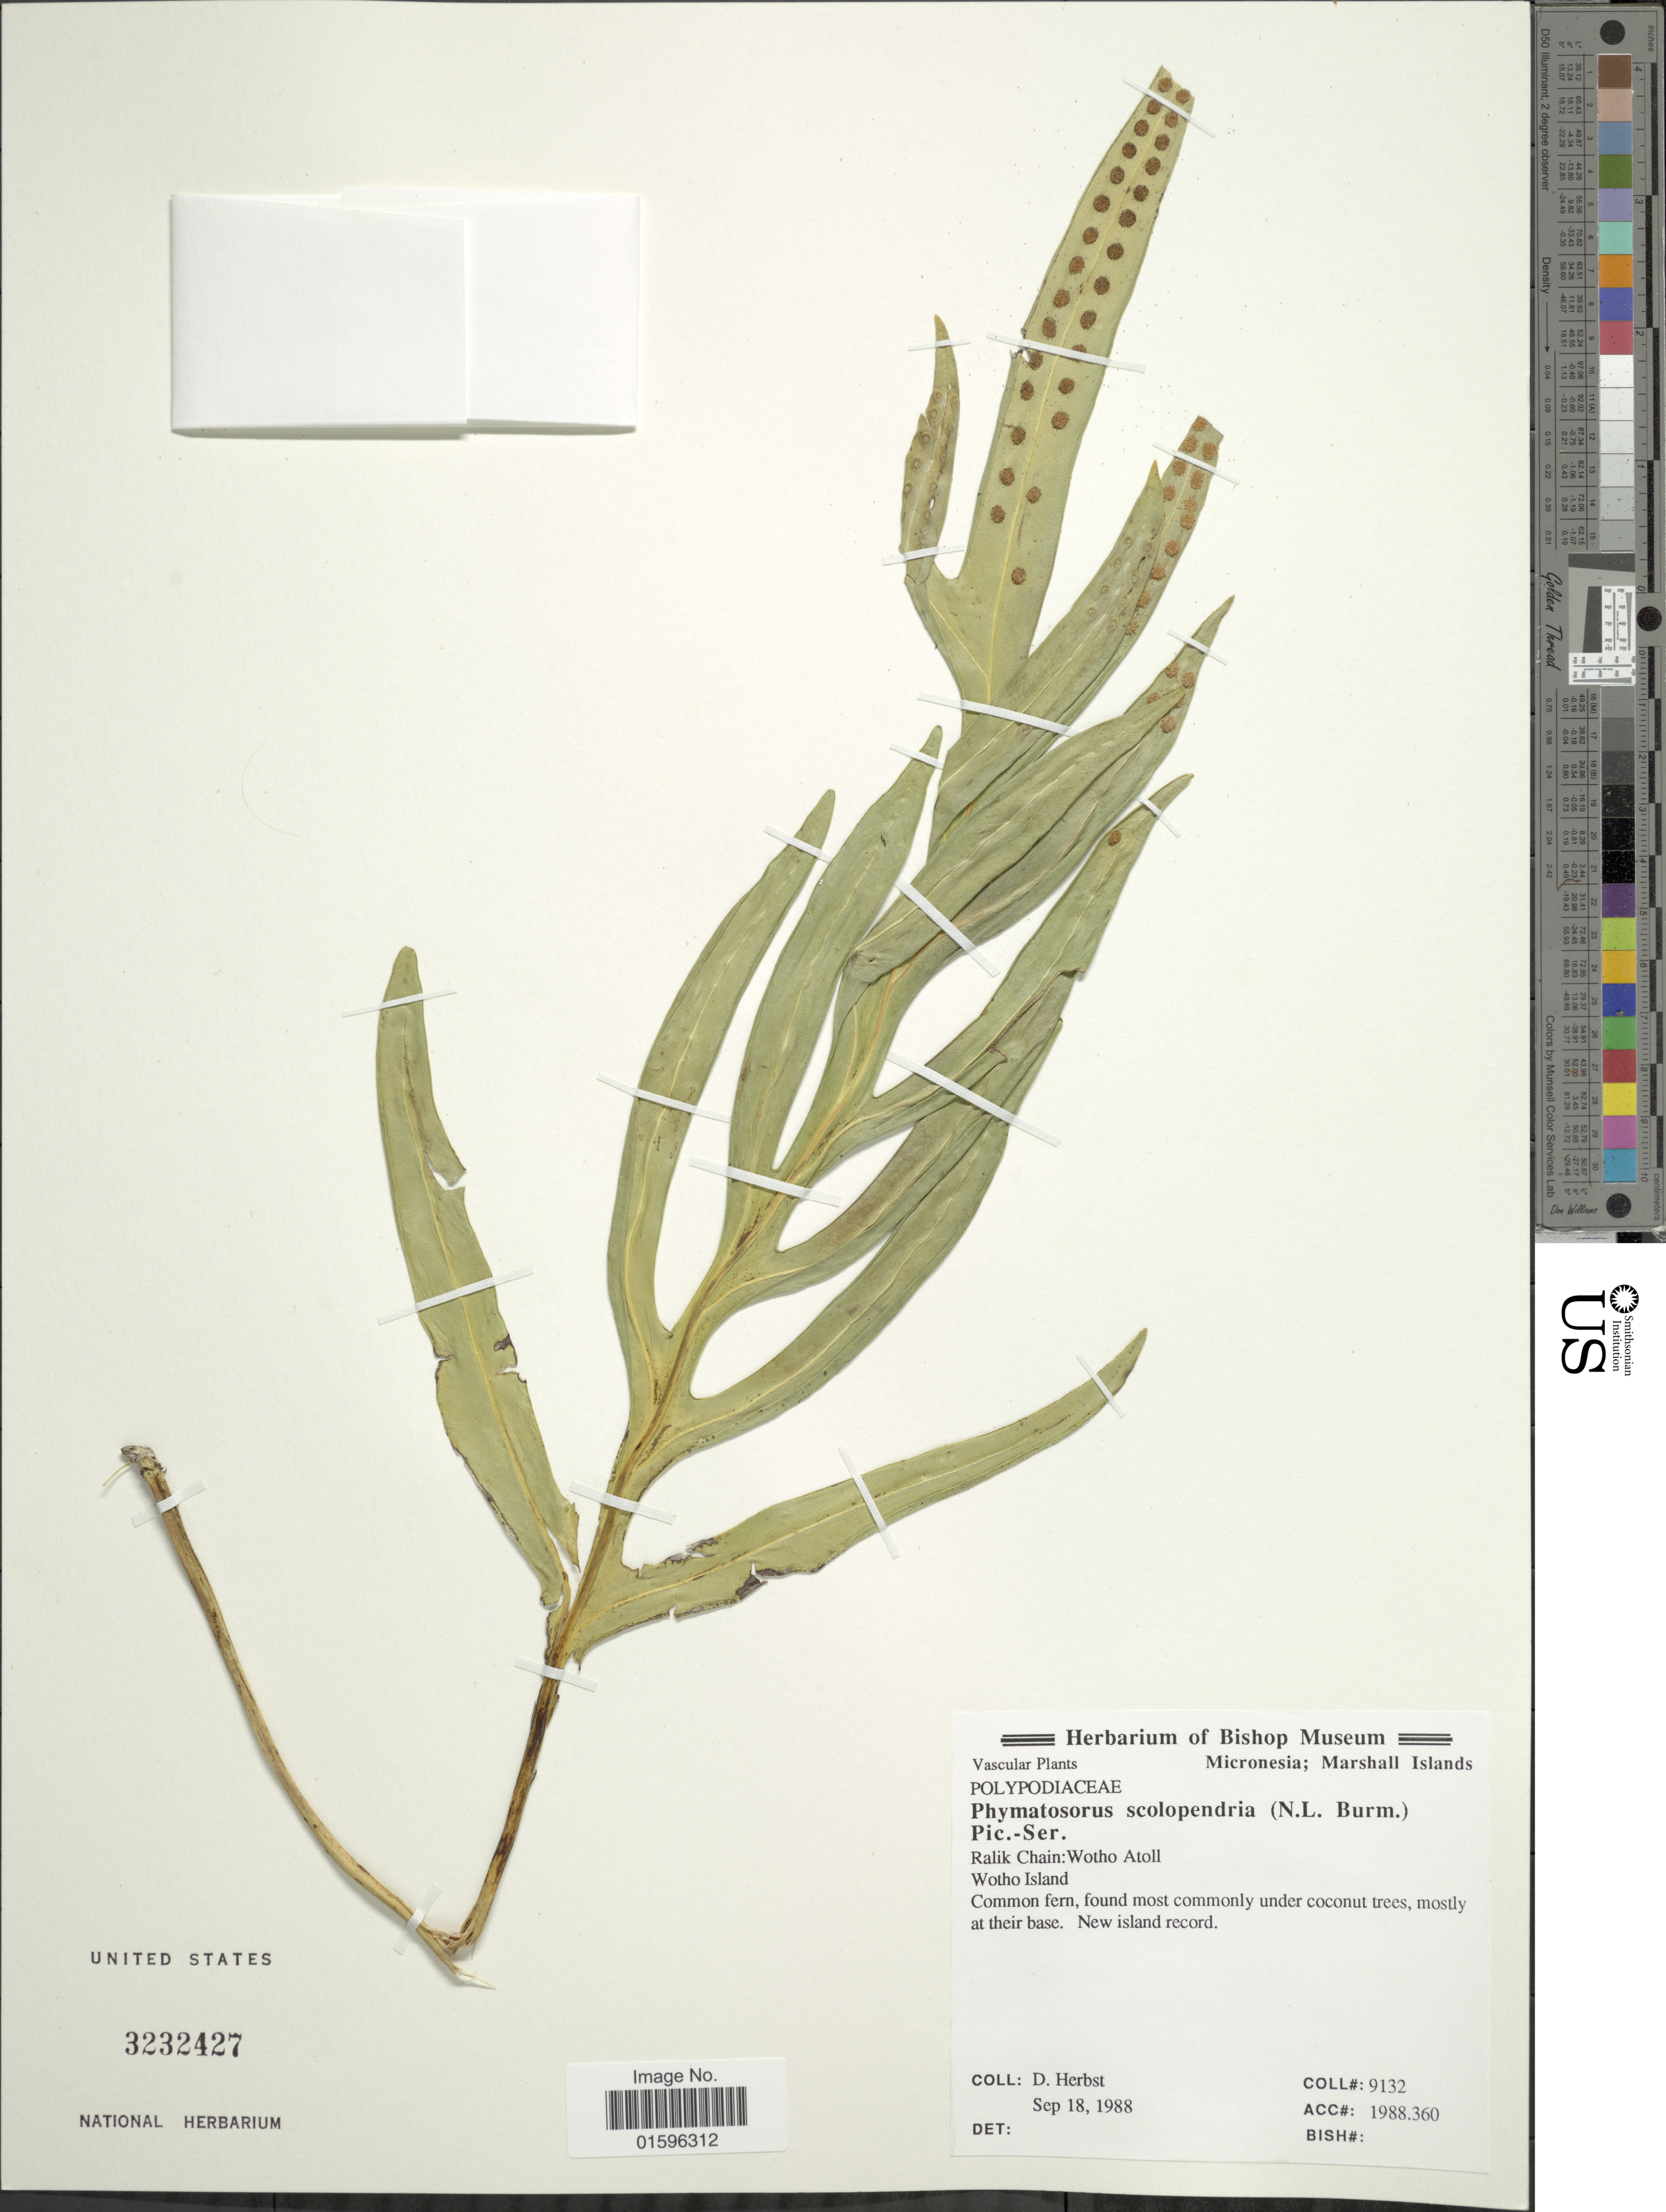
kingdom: Plantae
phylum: Tracheophyta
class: Polypodiopsida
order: Polypodiales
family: Polypodiaceae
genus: Polypodium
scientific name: Polypodium scolopendria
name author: Burm. f.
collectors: D. Herbst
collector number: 9132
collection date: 1988-09-18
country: Marshall Islands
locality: Micronesia; Marshall Islands, Ralik Chain: Wotho Atoll, Wotho Island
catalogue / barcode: US 3232427